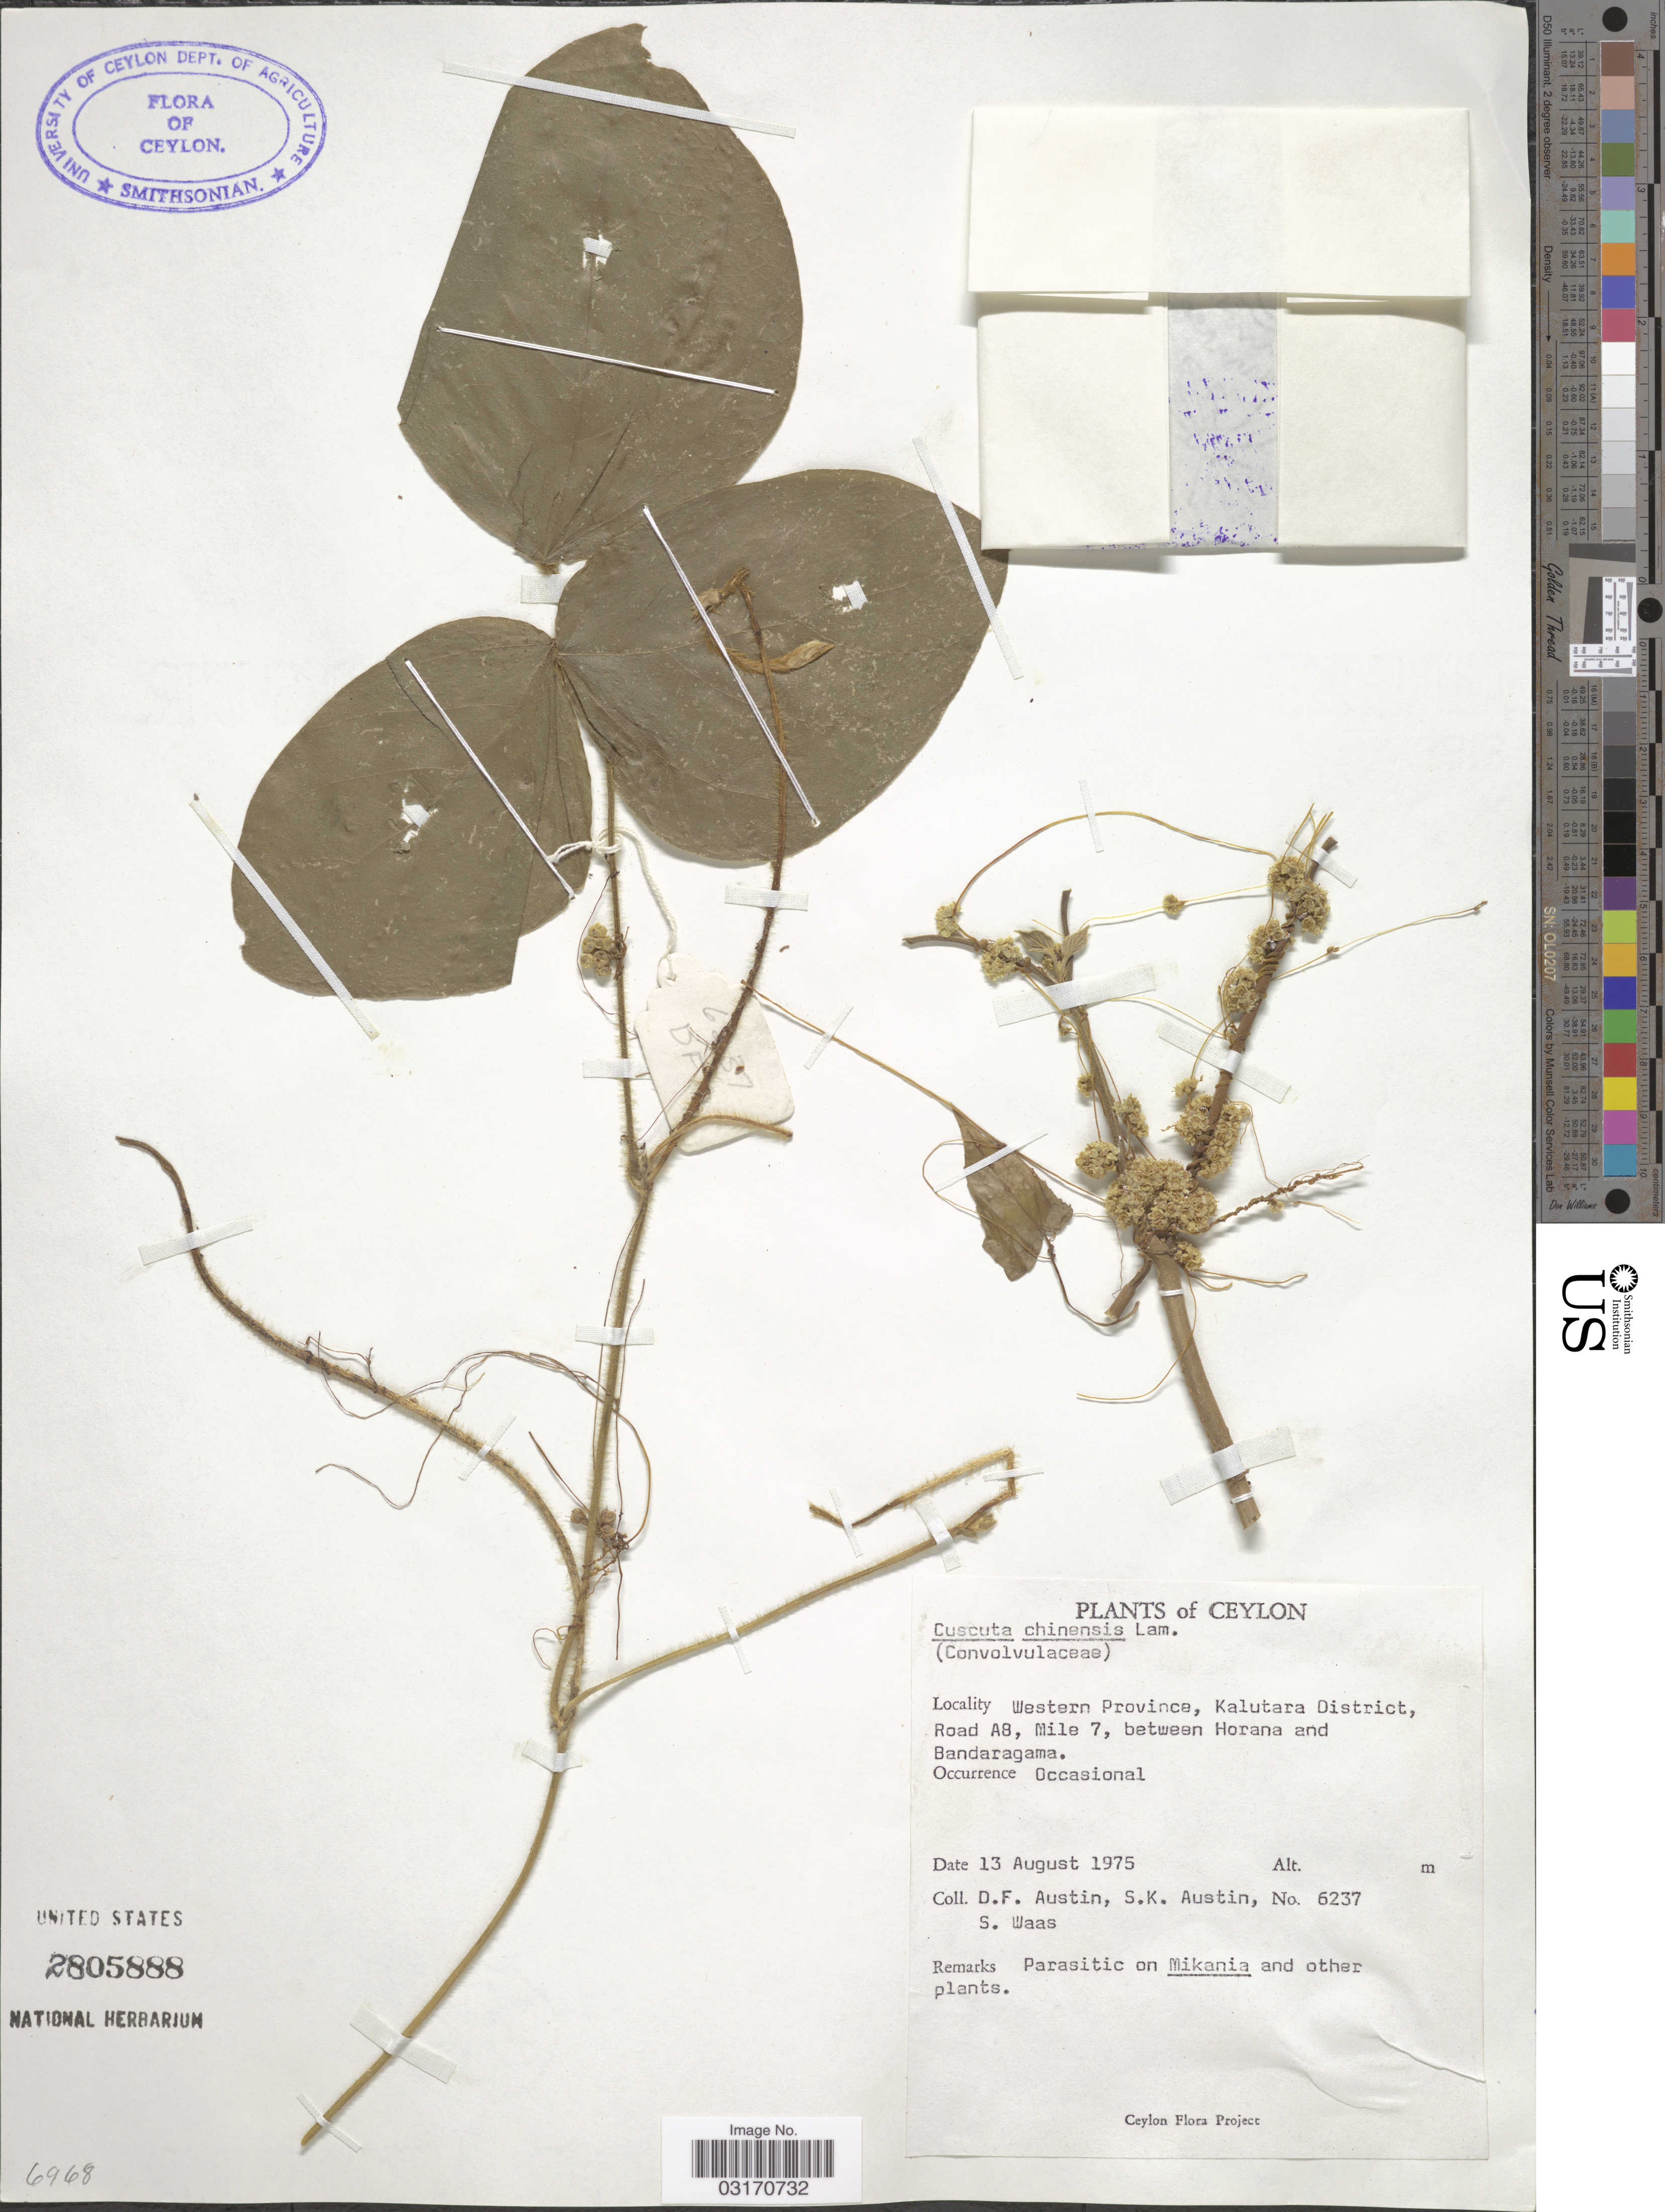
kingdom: Plantae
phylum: Tracheophyta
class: Magnoliopsida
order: Solanales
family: Convolvulaceae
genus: Cuscuta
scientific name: Cuscuta chinensis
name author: Lam.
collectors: D. Austin, S. Austin & S. Waas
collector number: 6237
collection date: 1975-08-13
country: Sri Lanka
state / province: Western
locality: Ceylon. Western Province, Kalutara District, Road A8, Mile 7, between Horana and Bandaragama.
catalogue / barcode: US 2805888